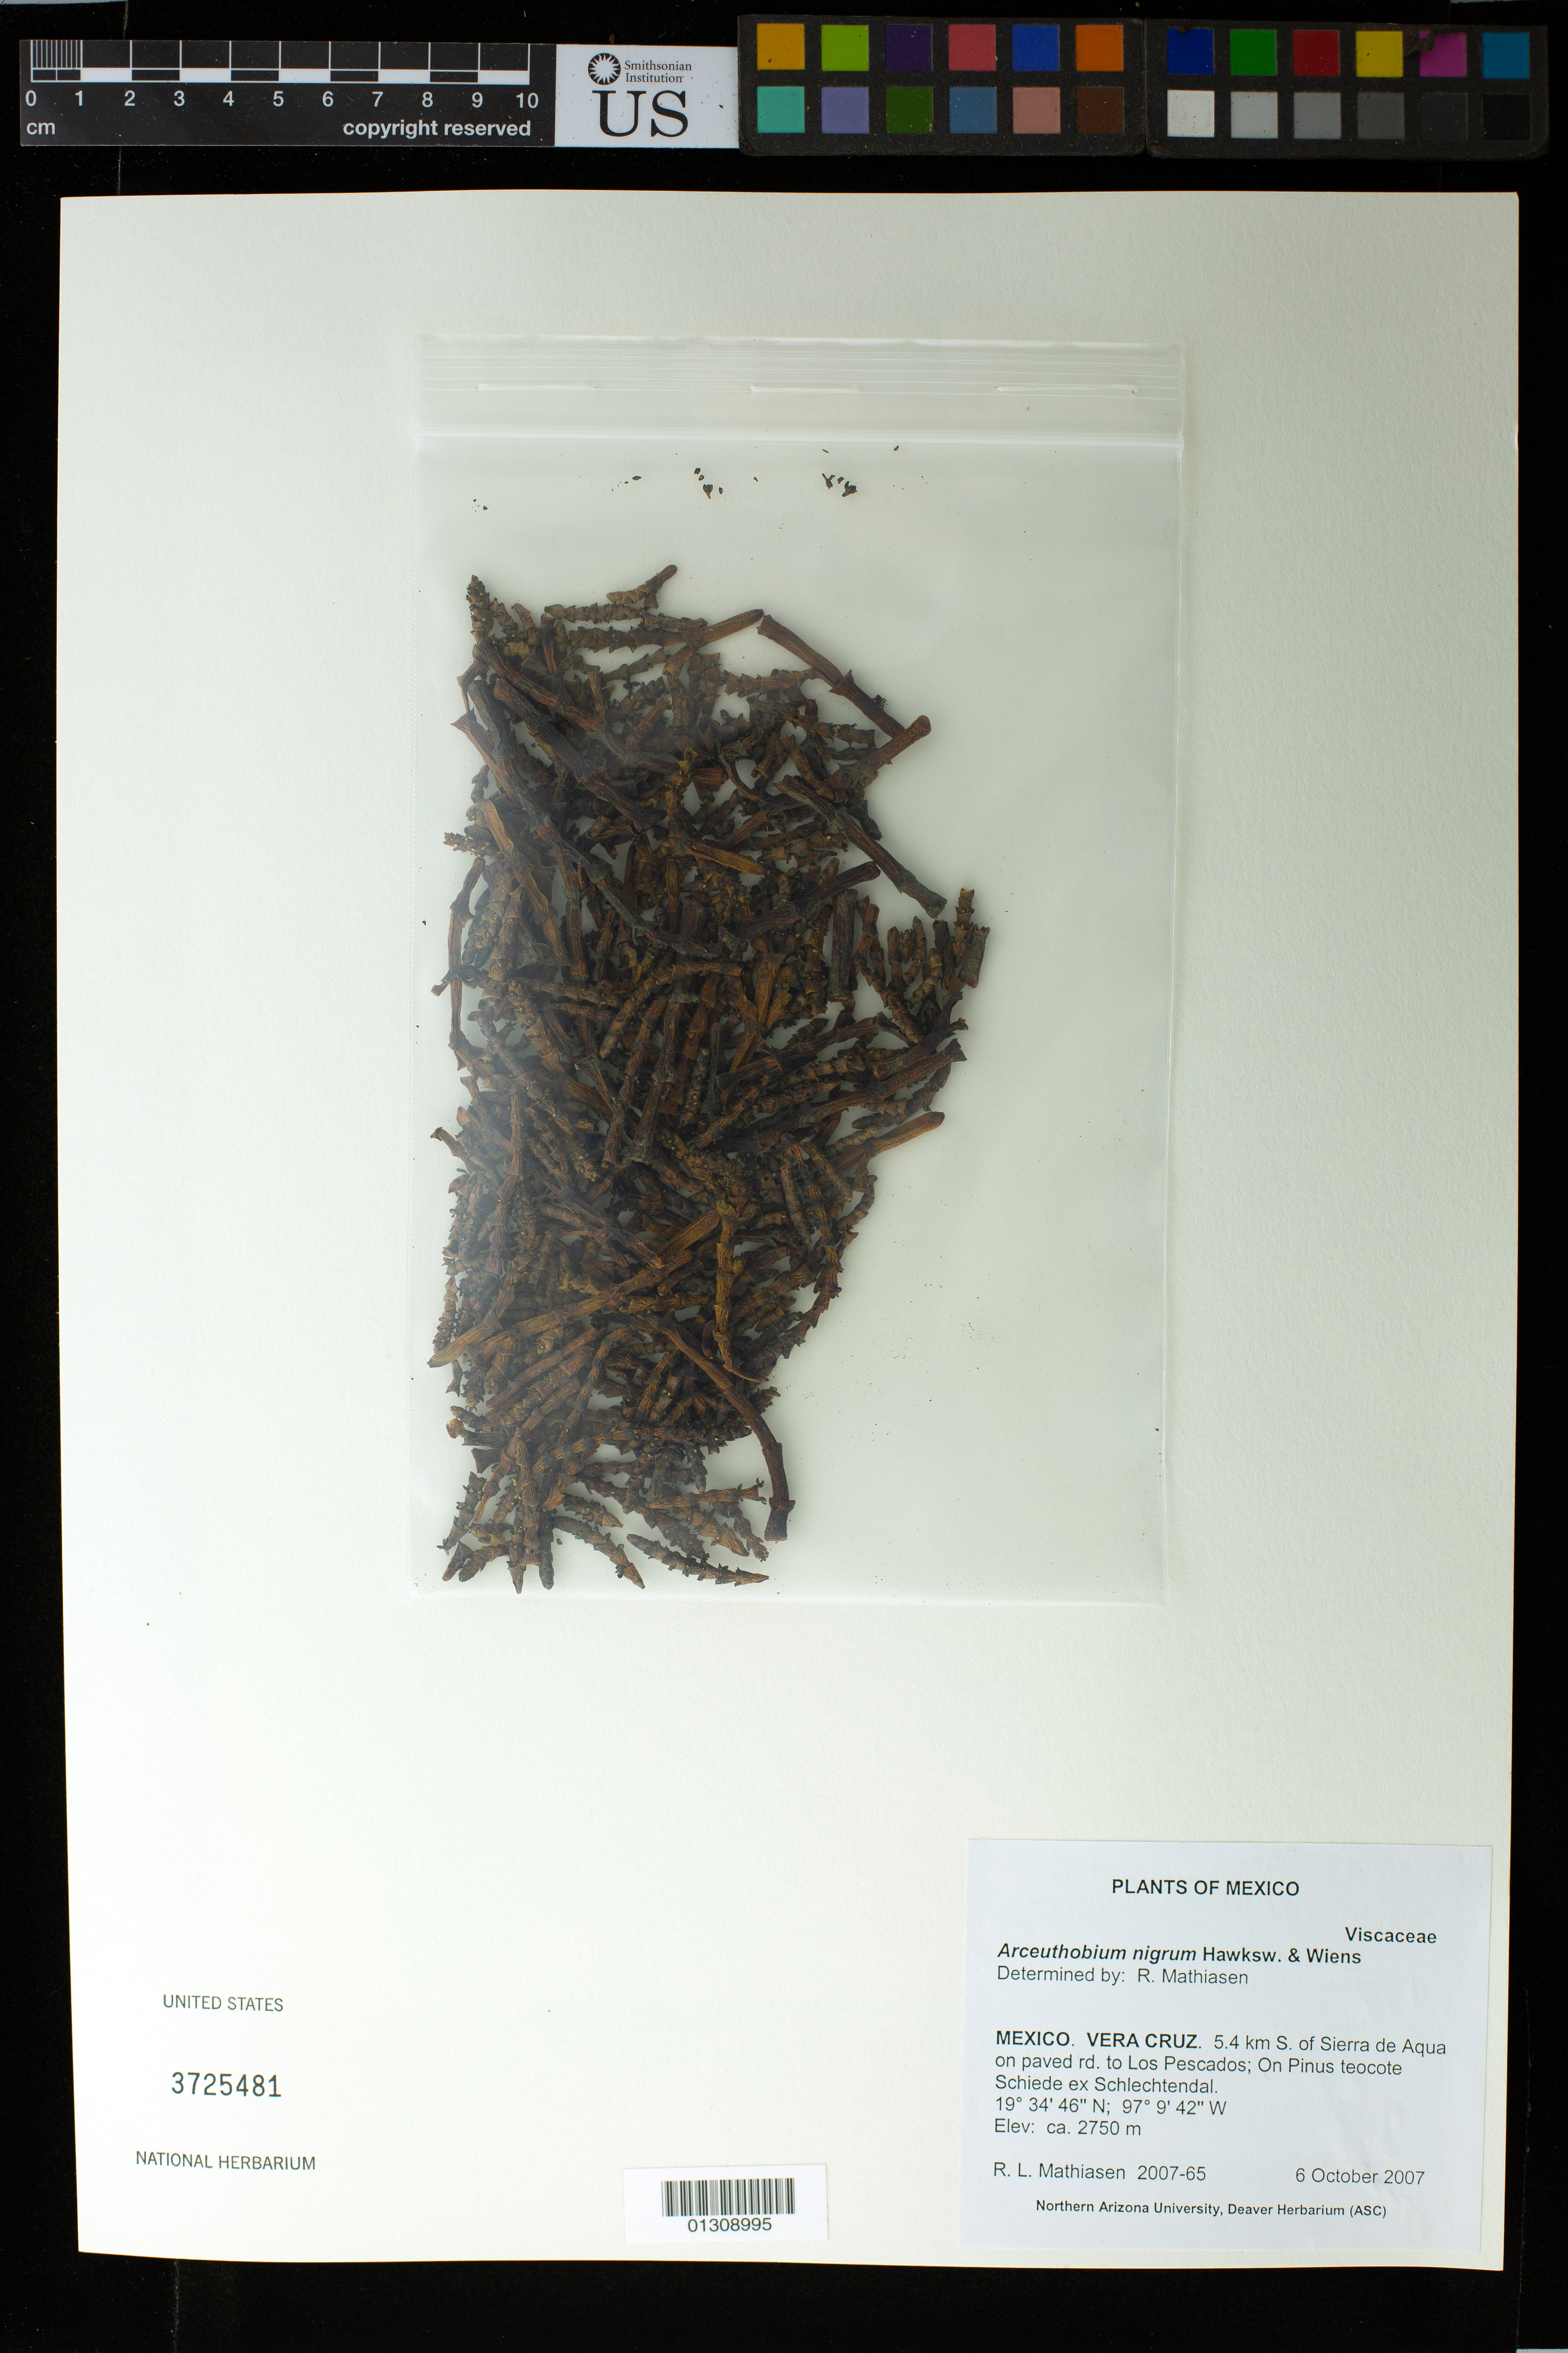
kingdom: Plantae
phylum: Tracheophyta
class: Magnoliopsida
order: Santalales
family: Viscaceae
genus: Arceuthobium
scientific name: Arceuthobium nigrum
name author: D. Hawksw. & Wiens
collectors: R. Mathiasen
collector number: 2007-65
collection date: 2007-10-06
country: Mexico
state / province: Veracruz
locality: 5.4 km S. of Sierra de Aqua on paved rd. to Los Pescados.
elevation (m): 2750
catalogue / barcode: US 3725481